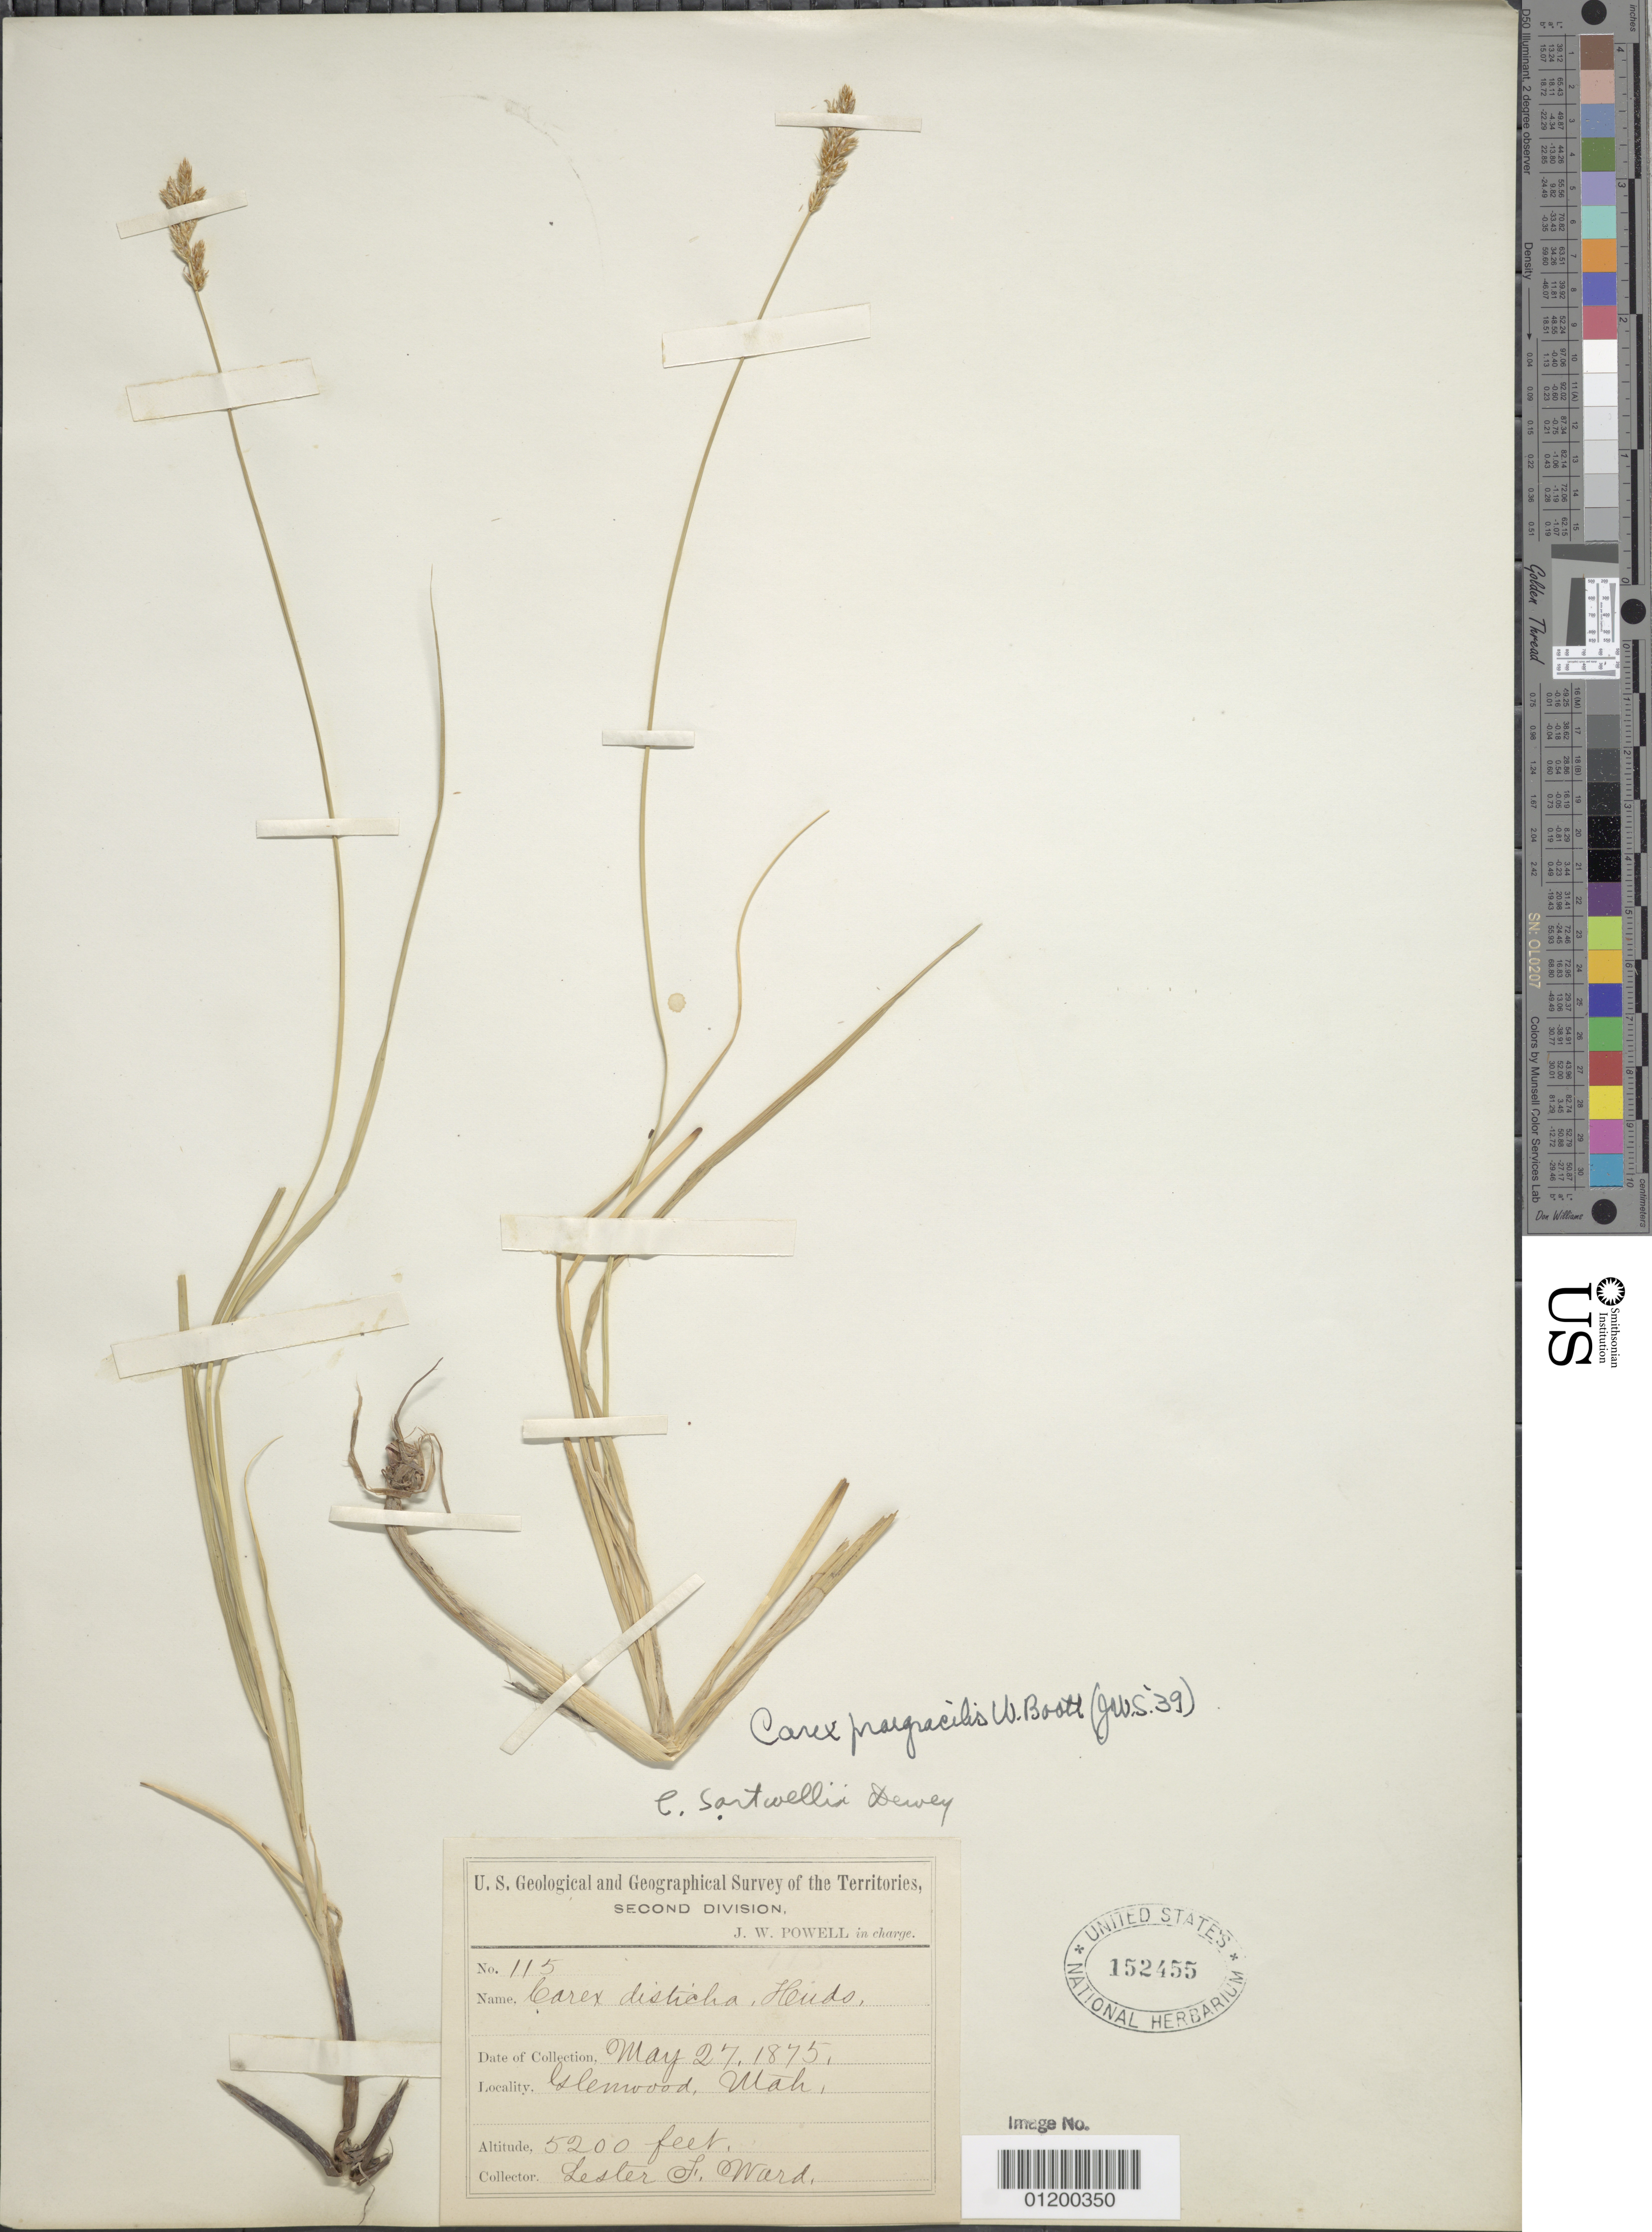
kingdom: Plantae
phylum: Tracheophyta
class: Liliopsida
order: Poales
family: Cyperaceae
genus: Carex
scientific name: Carex praegracilis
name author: W. Boott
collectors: L. F. Ward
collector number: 115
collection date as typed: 27 May 1875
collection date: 1875-05-27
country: United States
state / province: Utah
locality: Glenwood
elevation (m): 1585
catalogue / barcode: US 152455